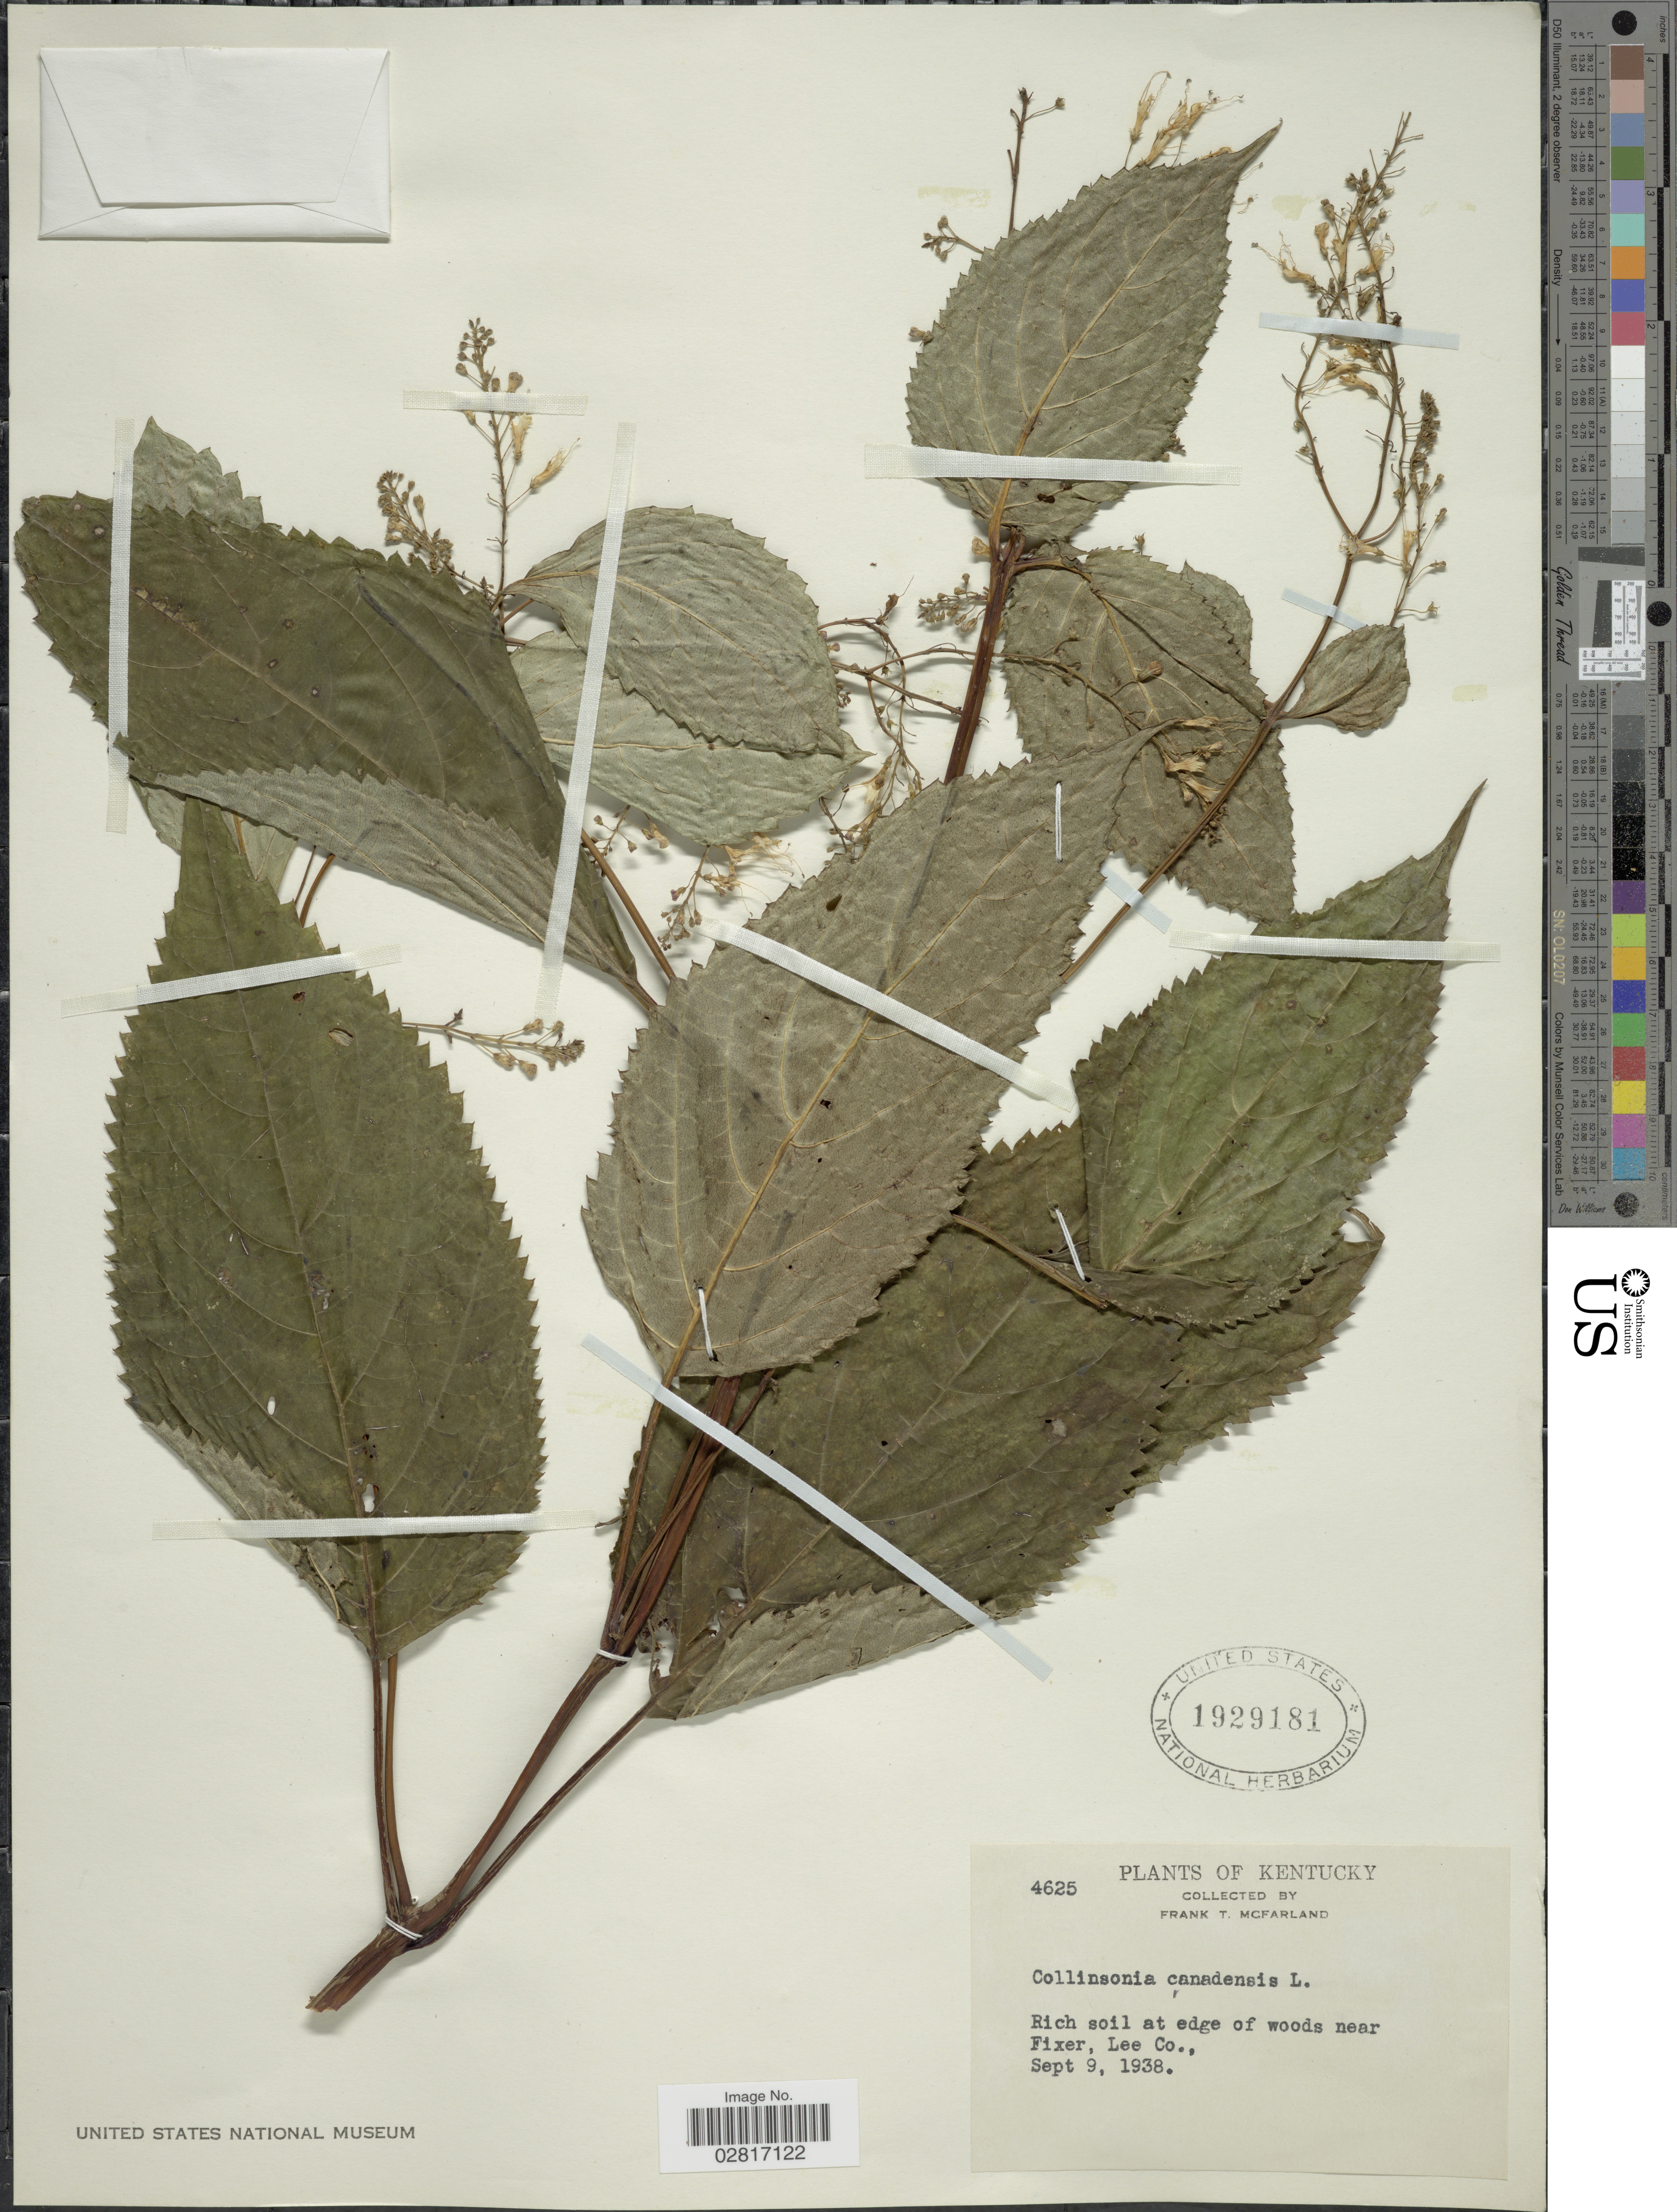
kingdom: Plantae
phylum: Tracheophyta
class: Magnoliopsida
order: Lamiales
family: Lamiaceae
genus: Collinsonia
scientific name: Collinsonia canadensis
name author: L.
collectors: F. McFarland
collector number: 4625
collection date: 1938-09-09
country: United States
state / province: Kentucky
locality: Edge of woods near Fixer, Lee Co.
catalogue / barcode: US 1929181